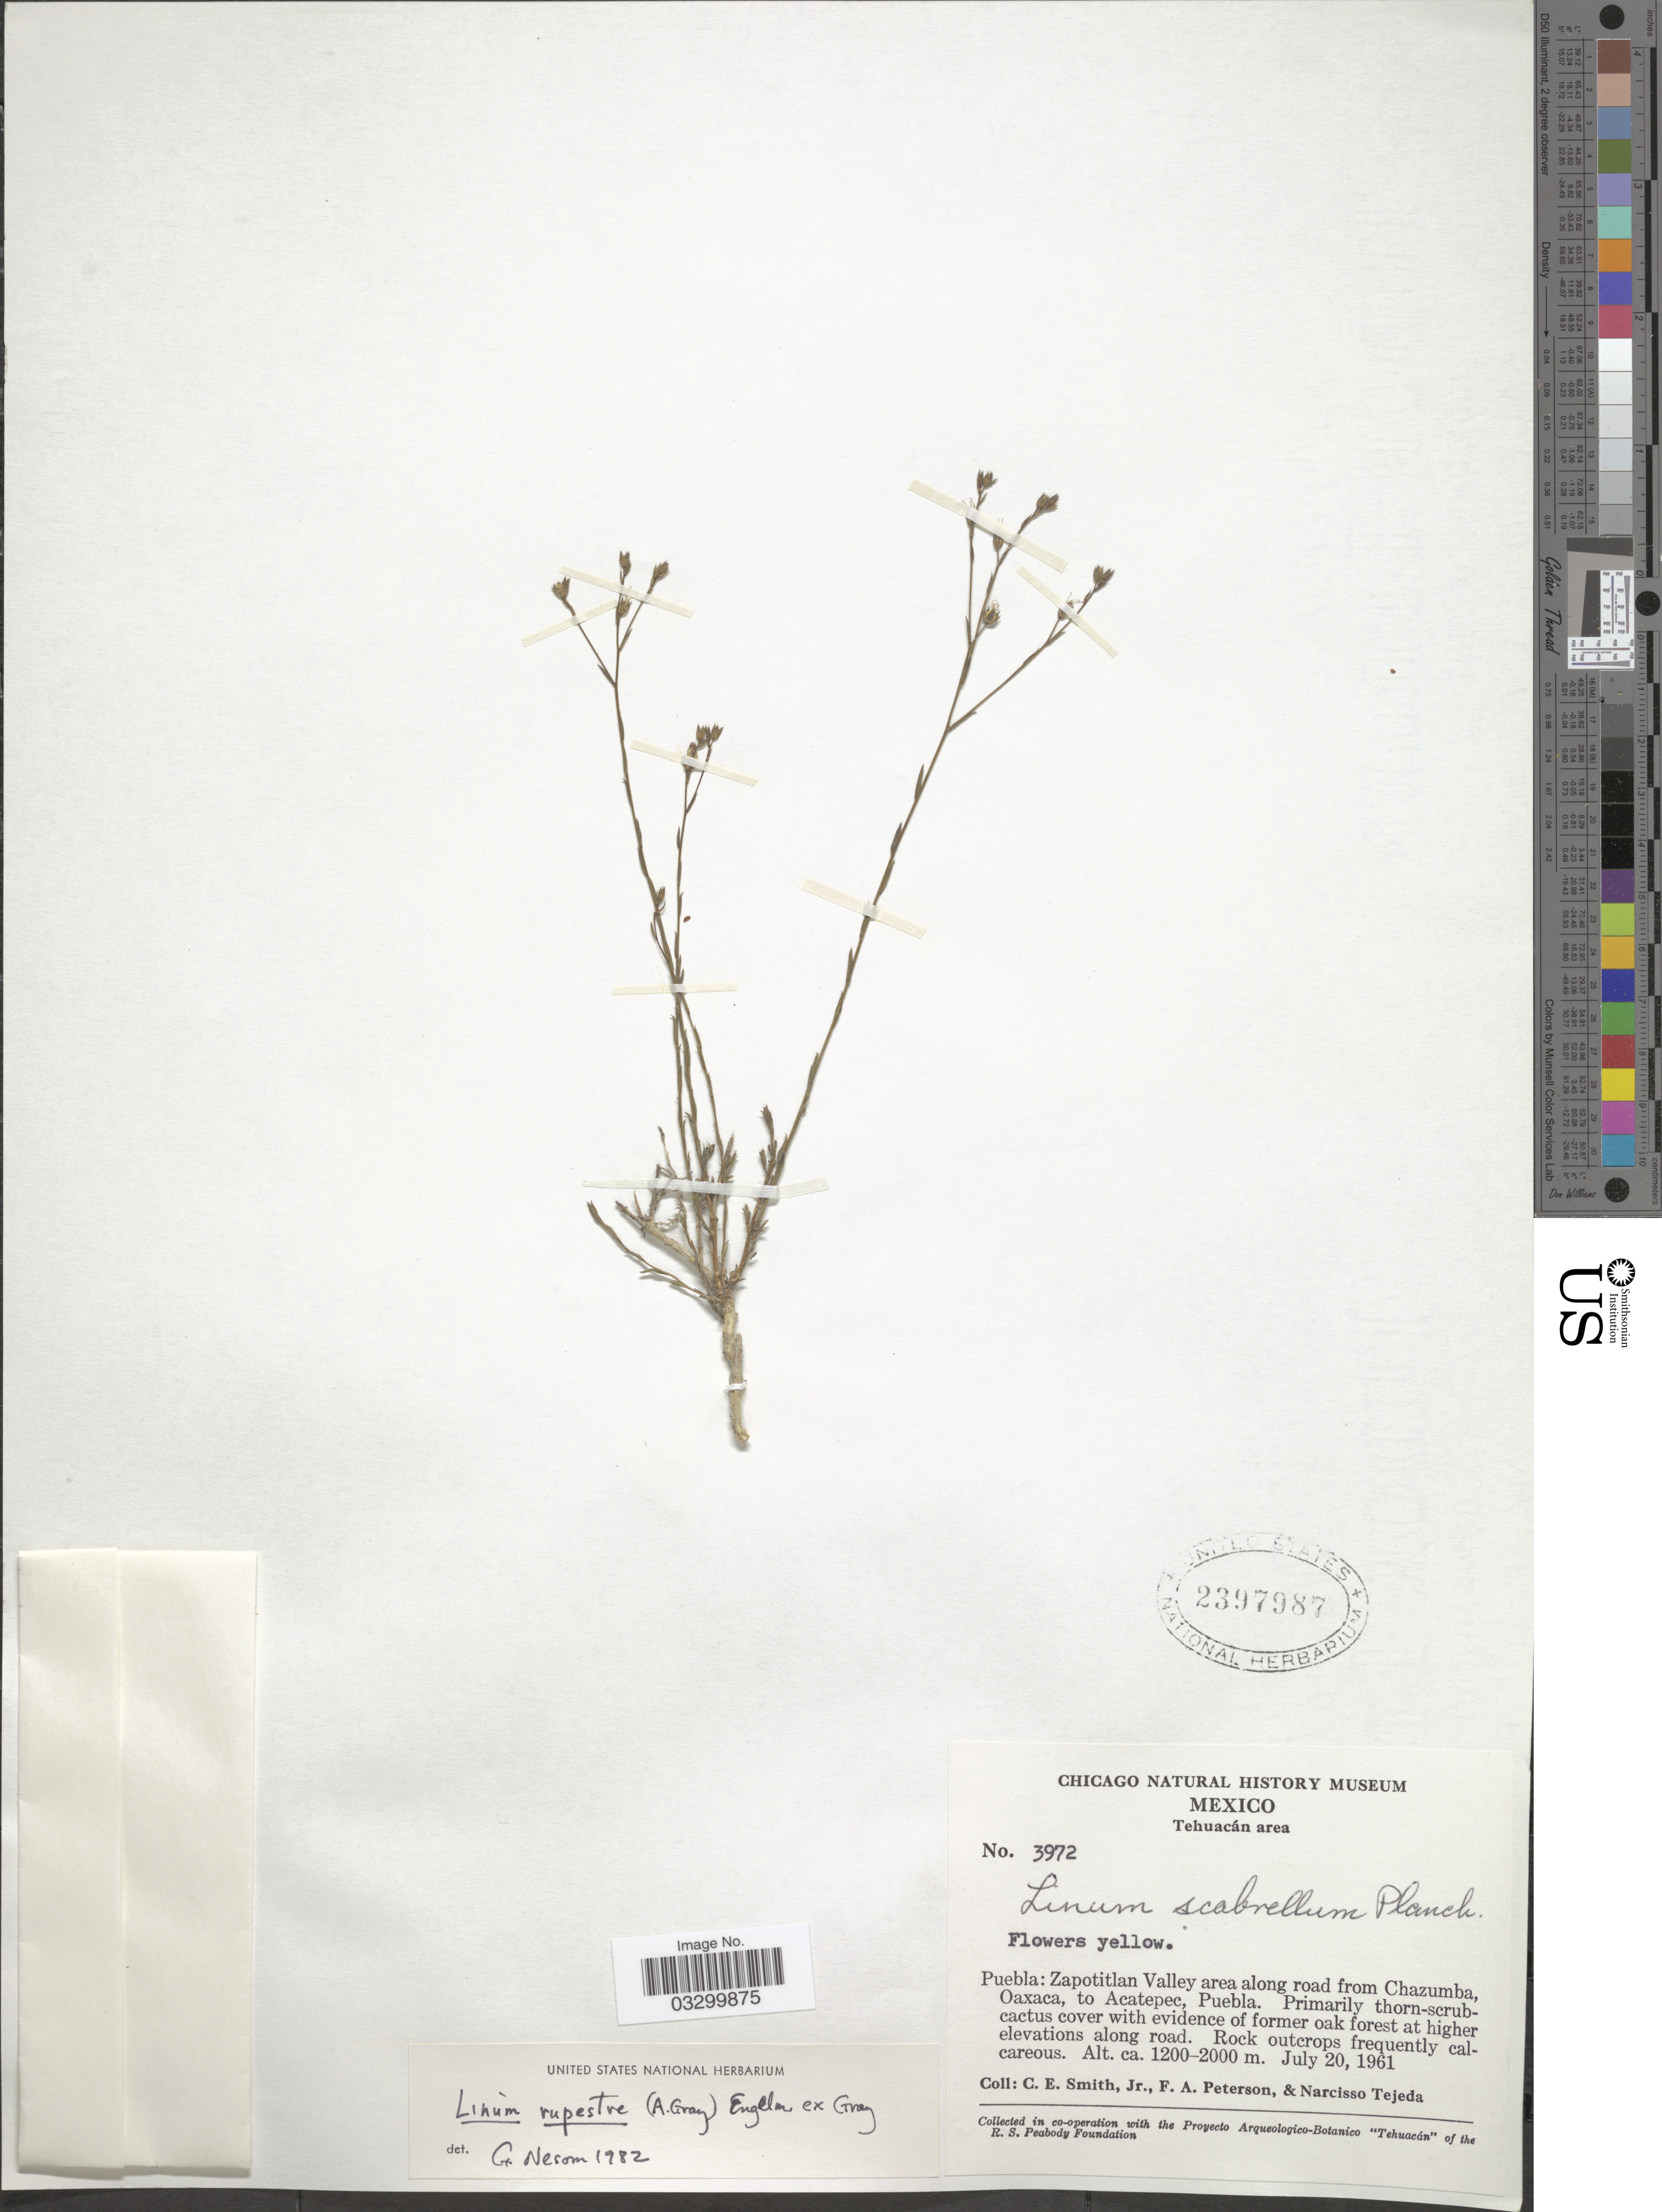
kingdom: Plantae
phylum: Tracheophyta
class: Magnoliopsida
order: Malpighiales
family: Linaceae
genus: Linum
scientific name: Linum rupestre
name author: Engelm.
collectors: C. E. Smith Jr., F. A. Peterson & N. Tejeda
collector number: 3972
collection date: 1961-07-20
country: Mexico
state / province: Puebla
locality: Tehuacán area. Zapotitlan area along road from Chazumba, Oaxaca, to Acatepec.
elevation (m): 1200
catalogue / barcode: US 2397987